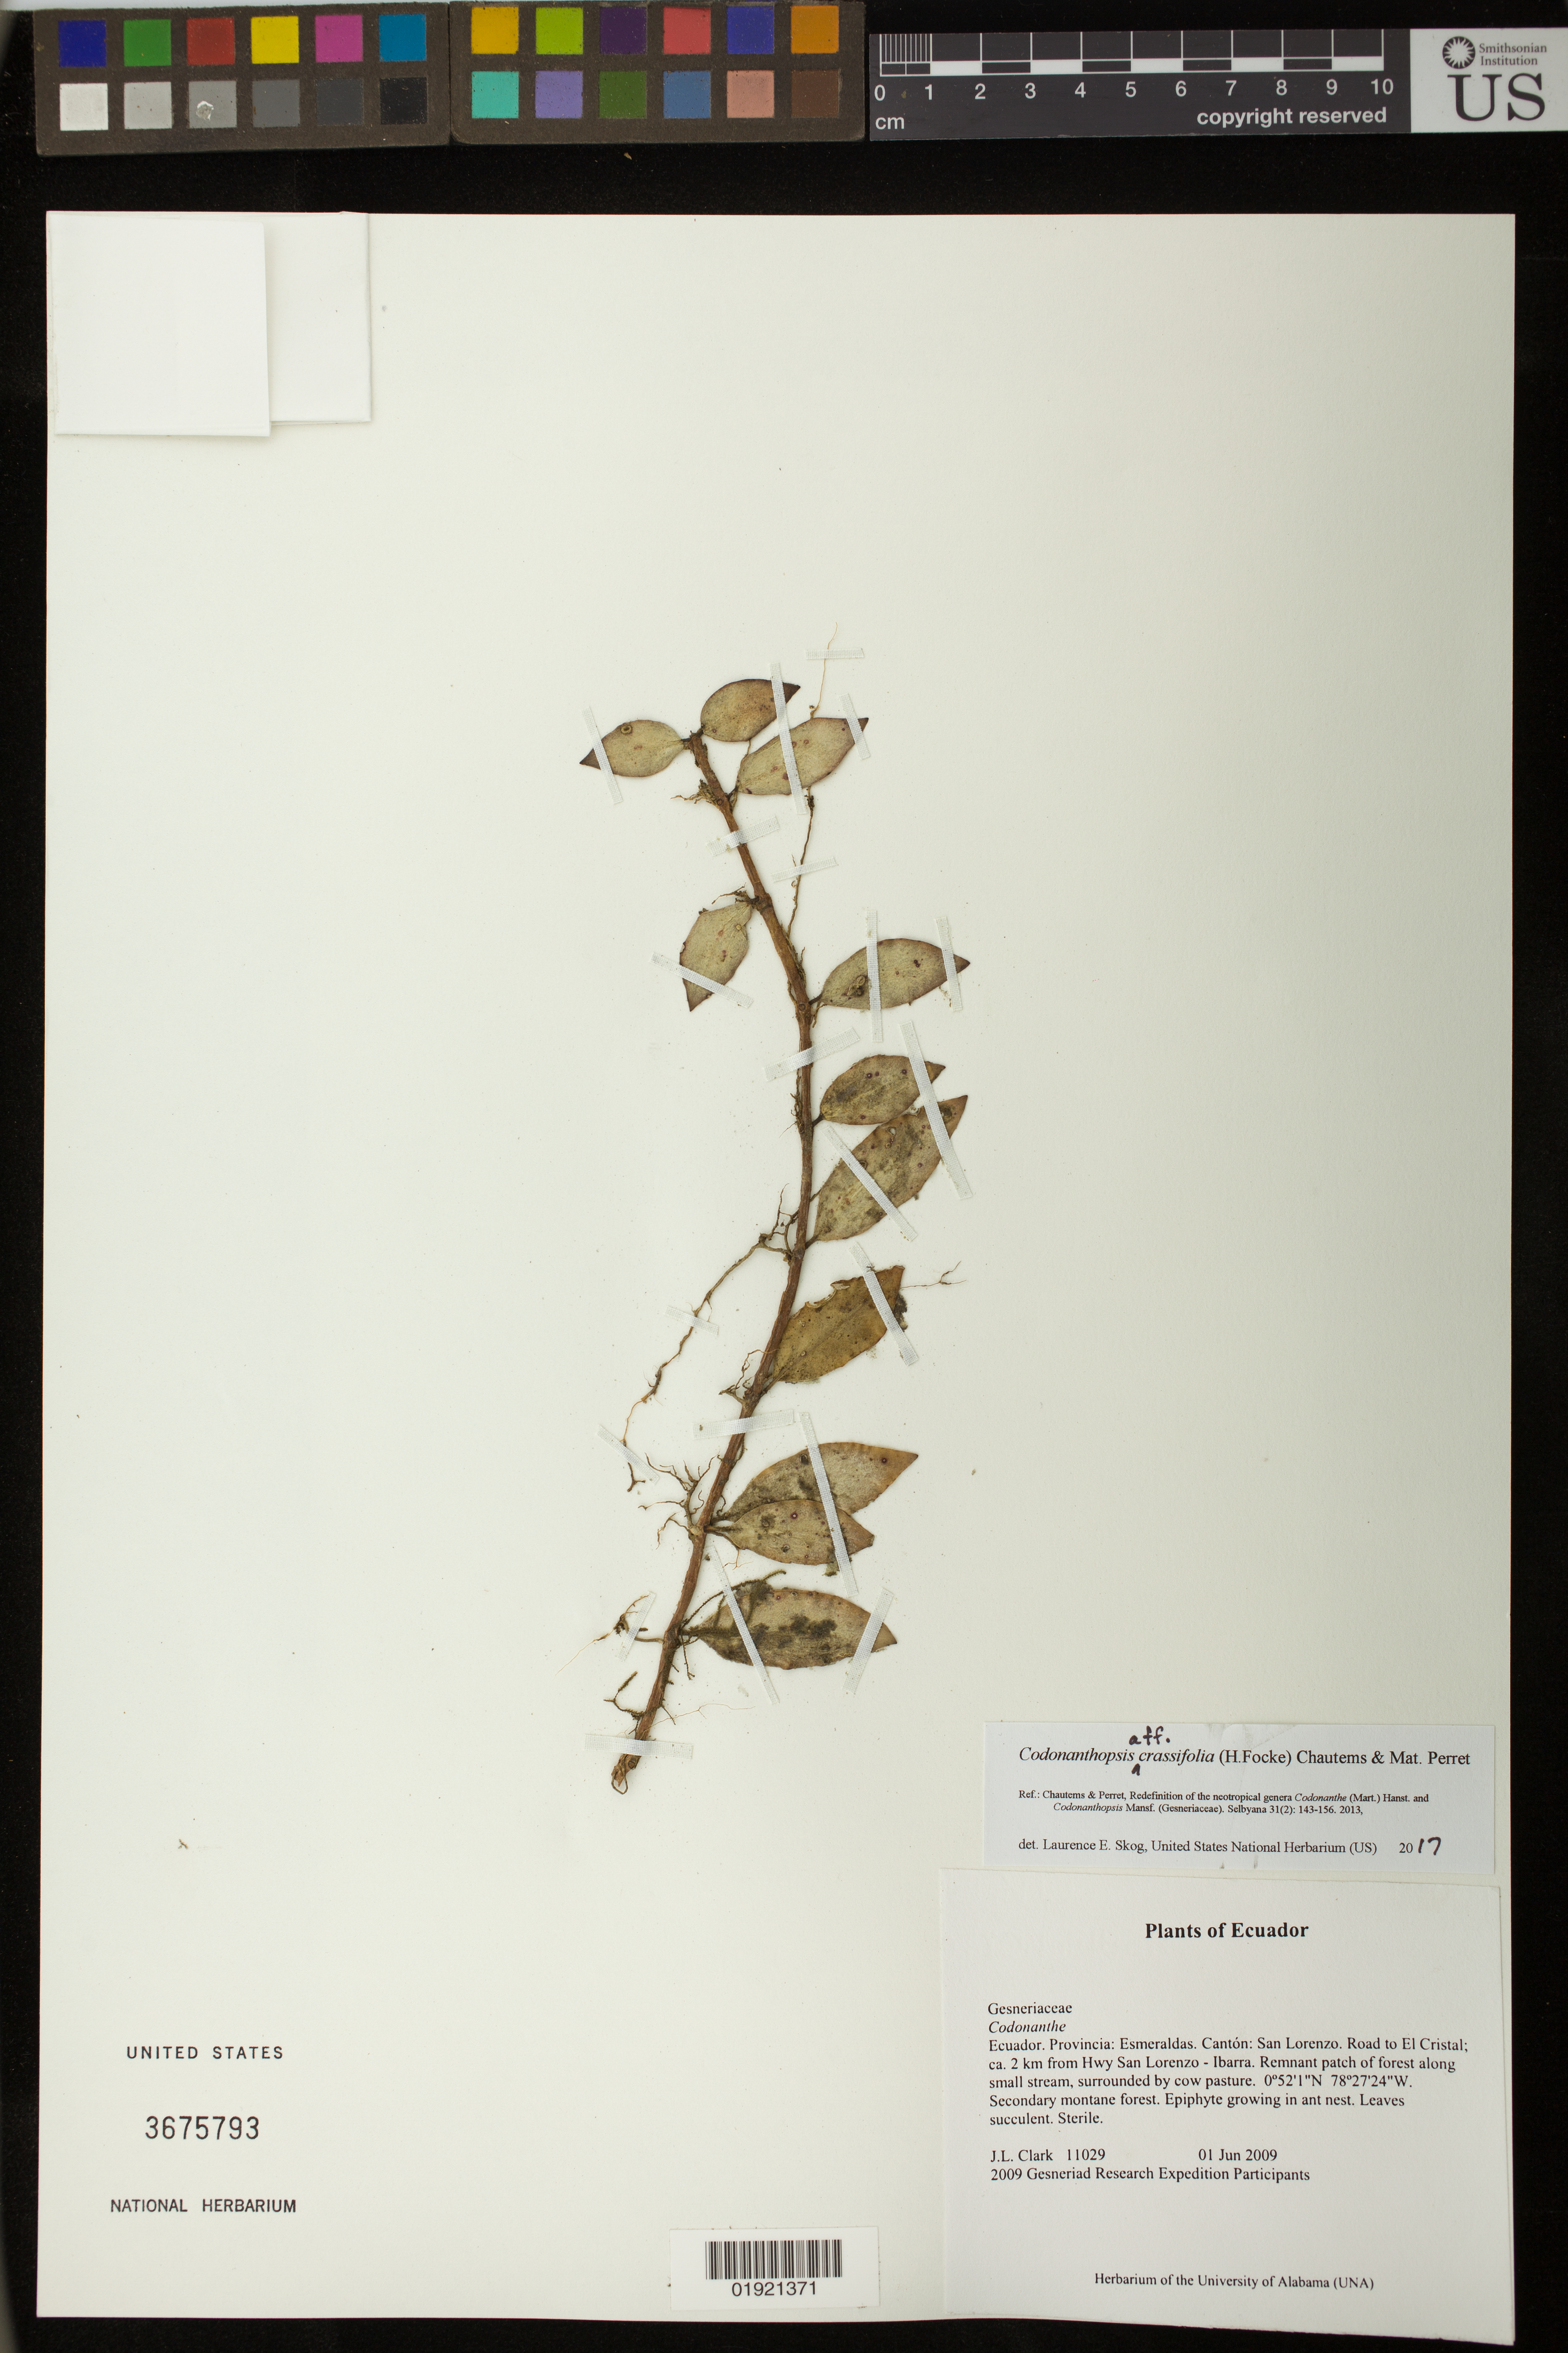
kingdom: Plantae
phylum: Tracheophyta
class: Magnoliopsida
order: Lamiales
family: Gesneriaceae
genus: Codonanthopsis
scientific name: Codonanthopsis crassifolia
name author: (H. Focke) Chautems & Mat.Perret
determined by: Skog, Laurence E.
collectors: J. L. Clark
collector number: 11029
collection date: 2009-06-01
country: Ecuador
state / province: Esmeraldas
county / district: San Lorenzo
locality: Road to El Cristal; ca. 2 km from Hwy San Lorenzo-Ibarra. Remnant patch of forest along small stream, surrounded by cow pasture.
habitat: Secondary montane forest.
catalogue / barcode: US 3675793